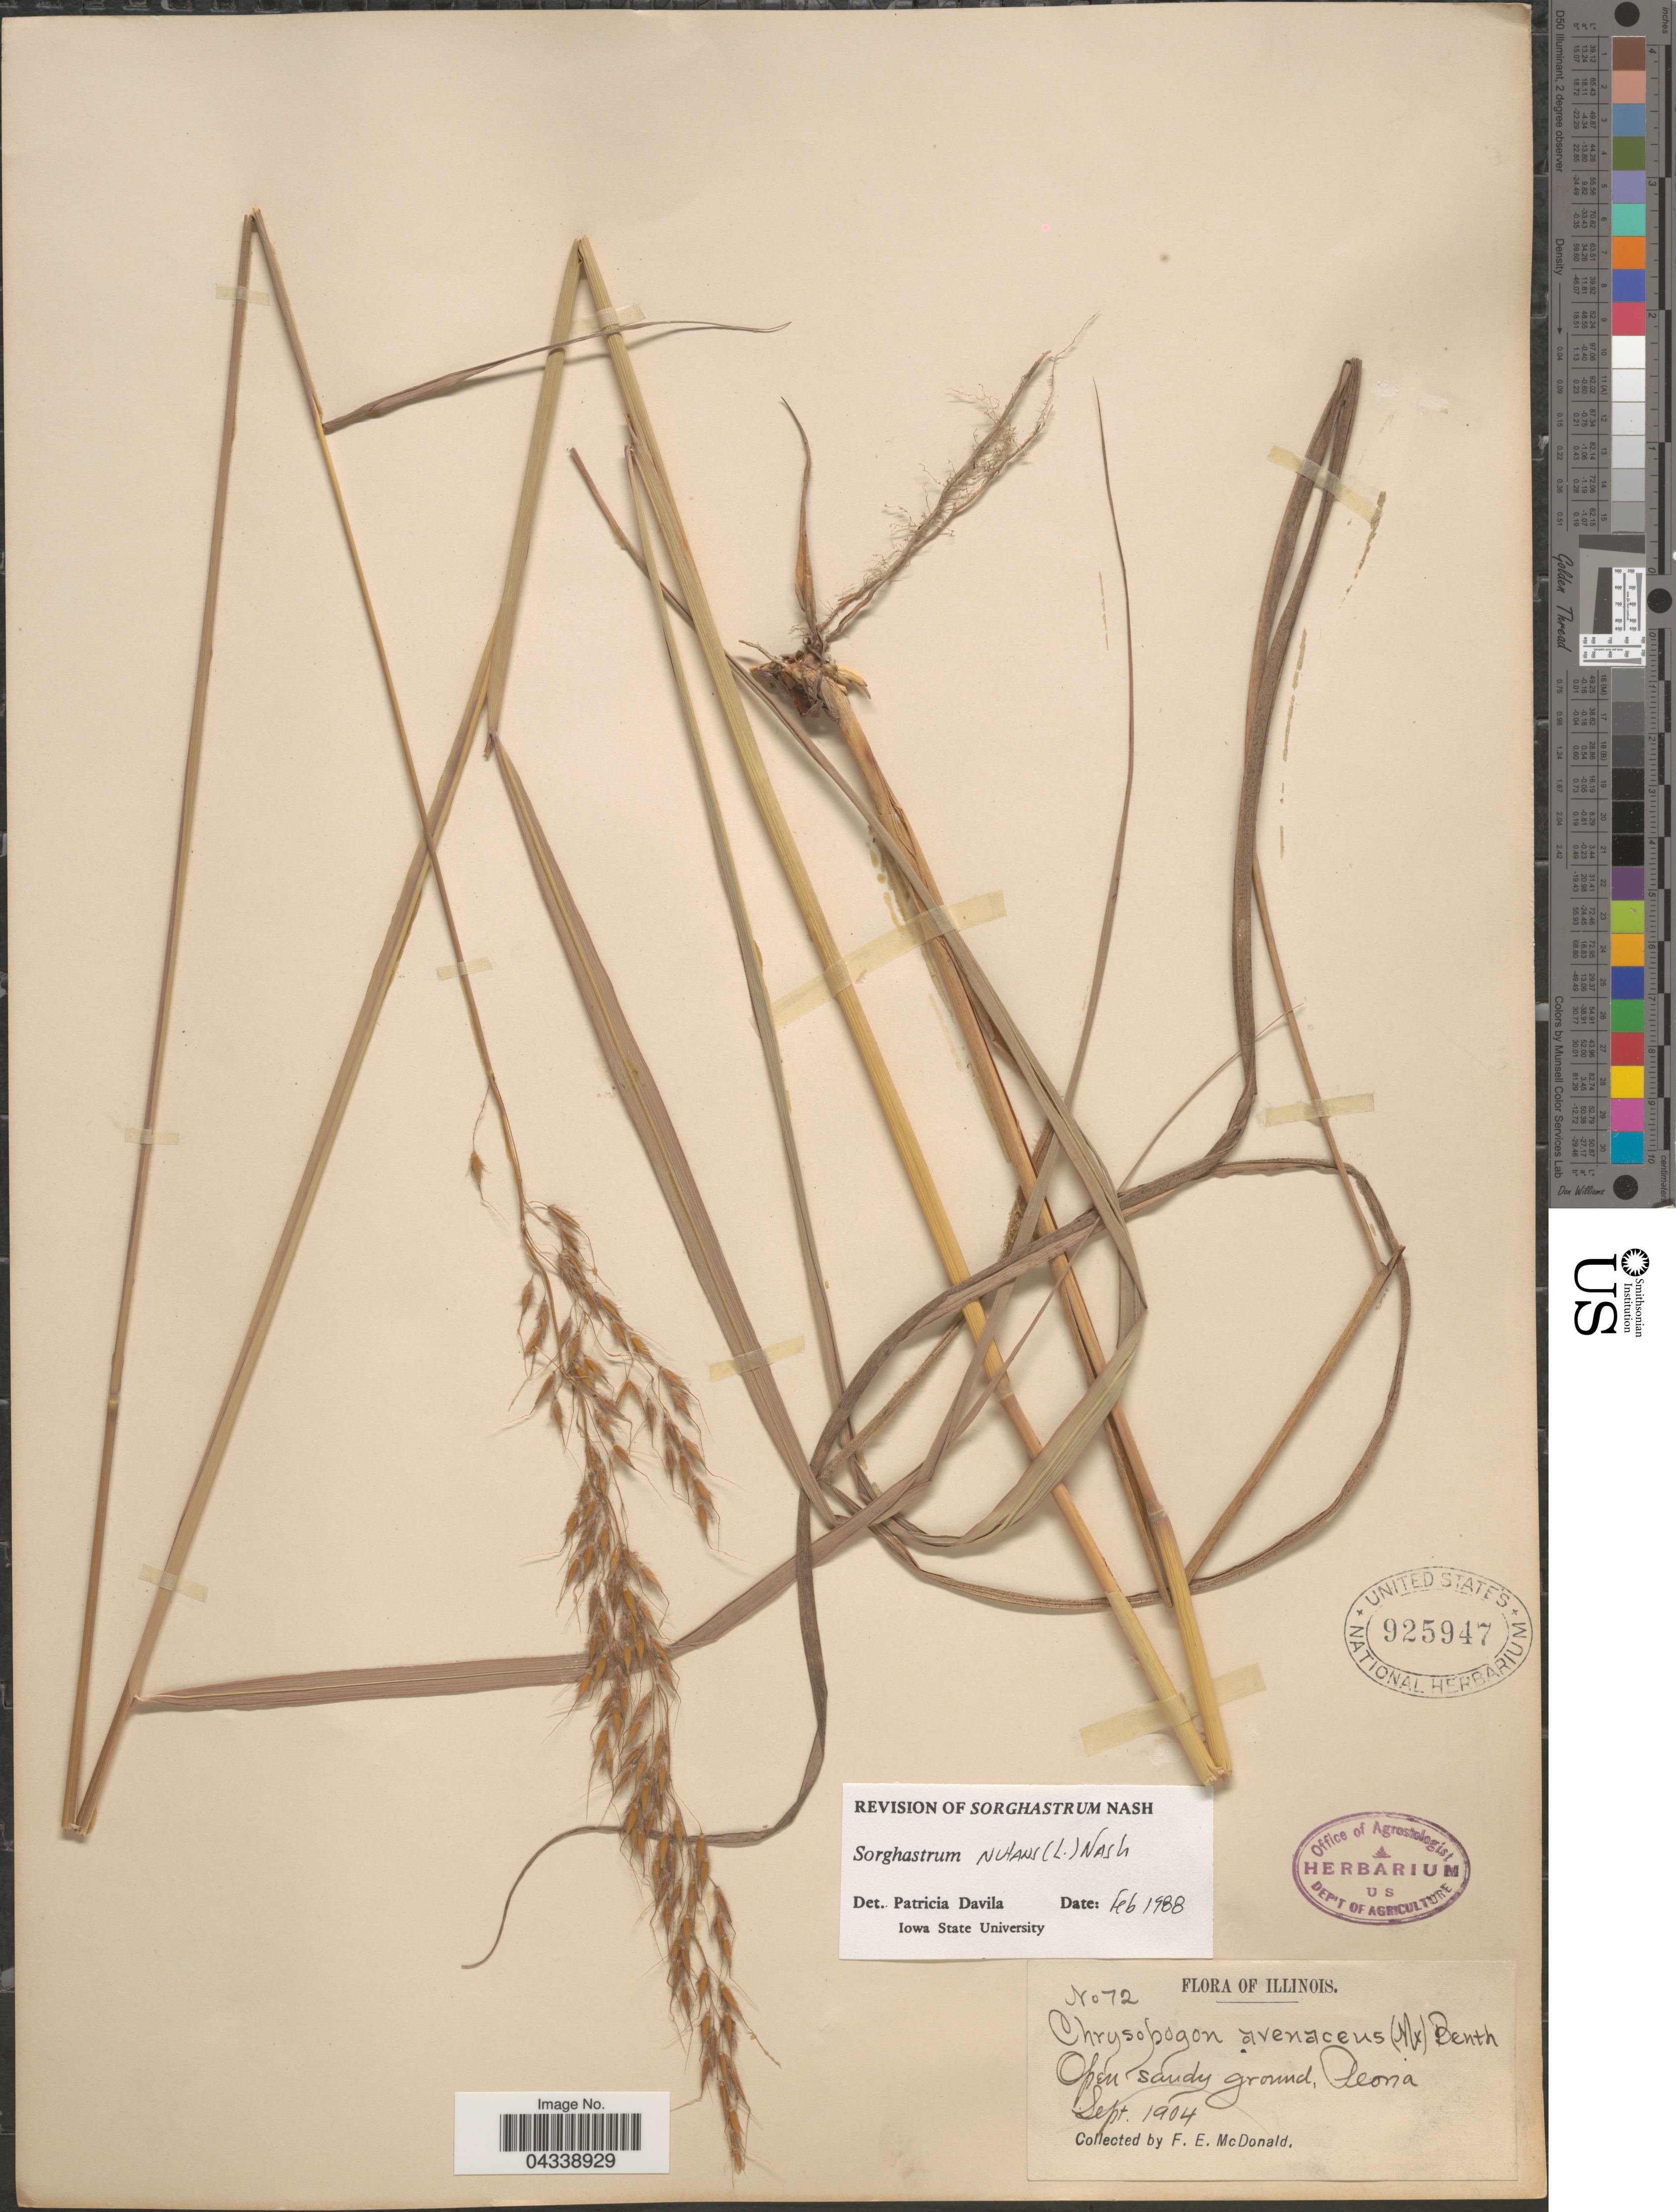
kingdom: Plantae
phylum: Tracheophyta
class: Liliopsida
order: Poales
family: Poaceae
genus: Sorghastrum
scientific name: Sorghastrum nutans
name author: (L.) Nash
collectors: F. E. McDonald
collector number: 72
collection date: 1904-09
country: United States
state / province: Illinois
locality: Peoria.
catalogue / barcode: US 925947